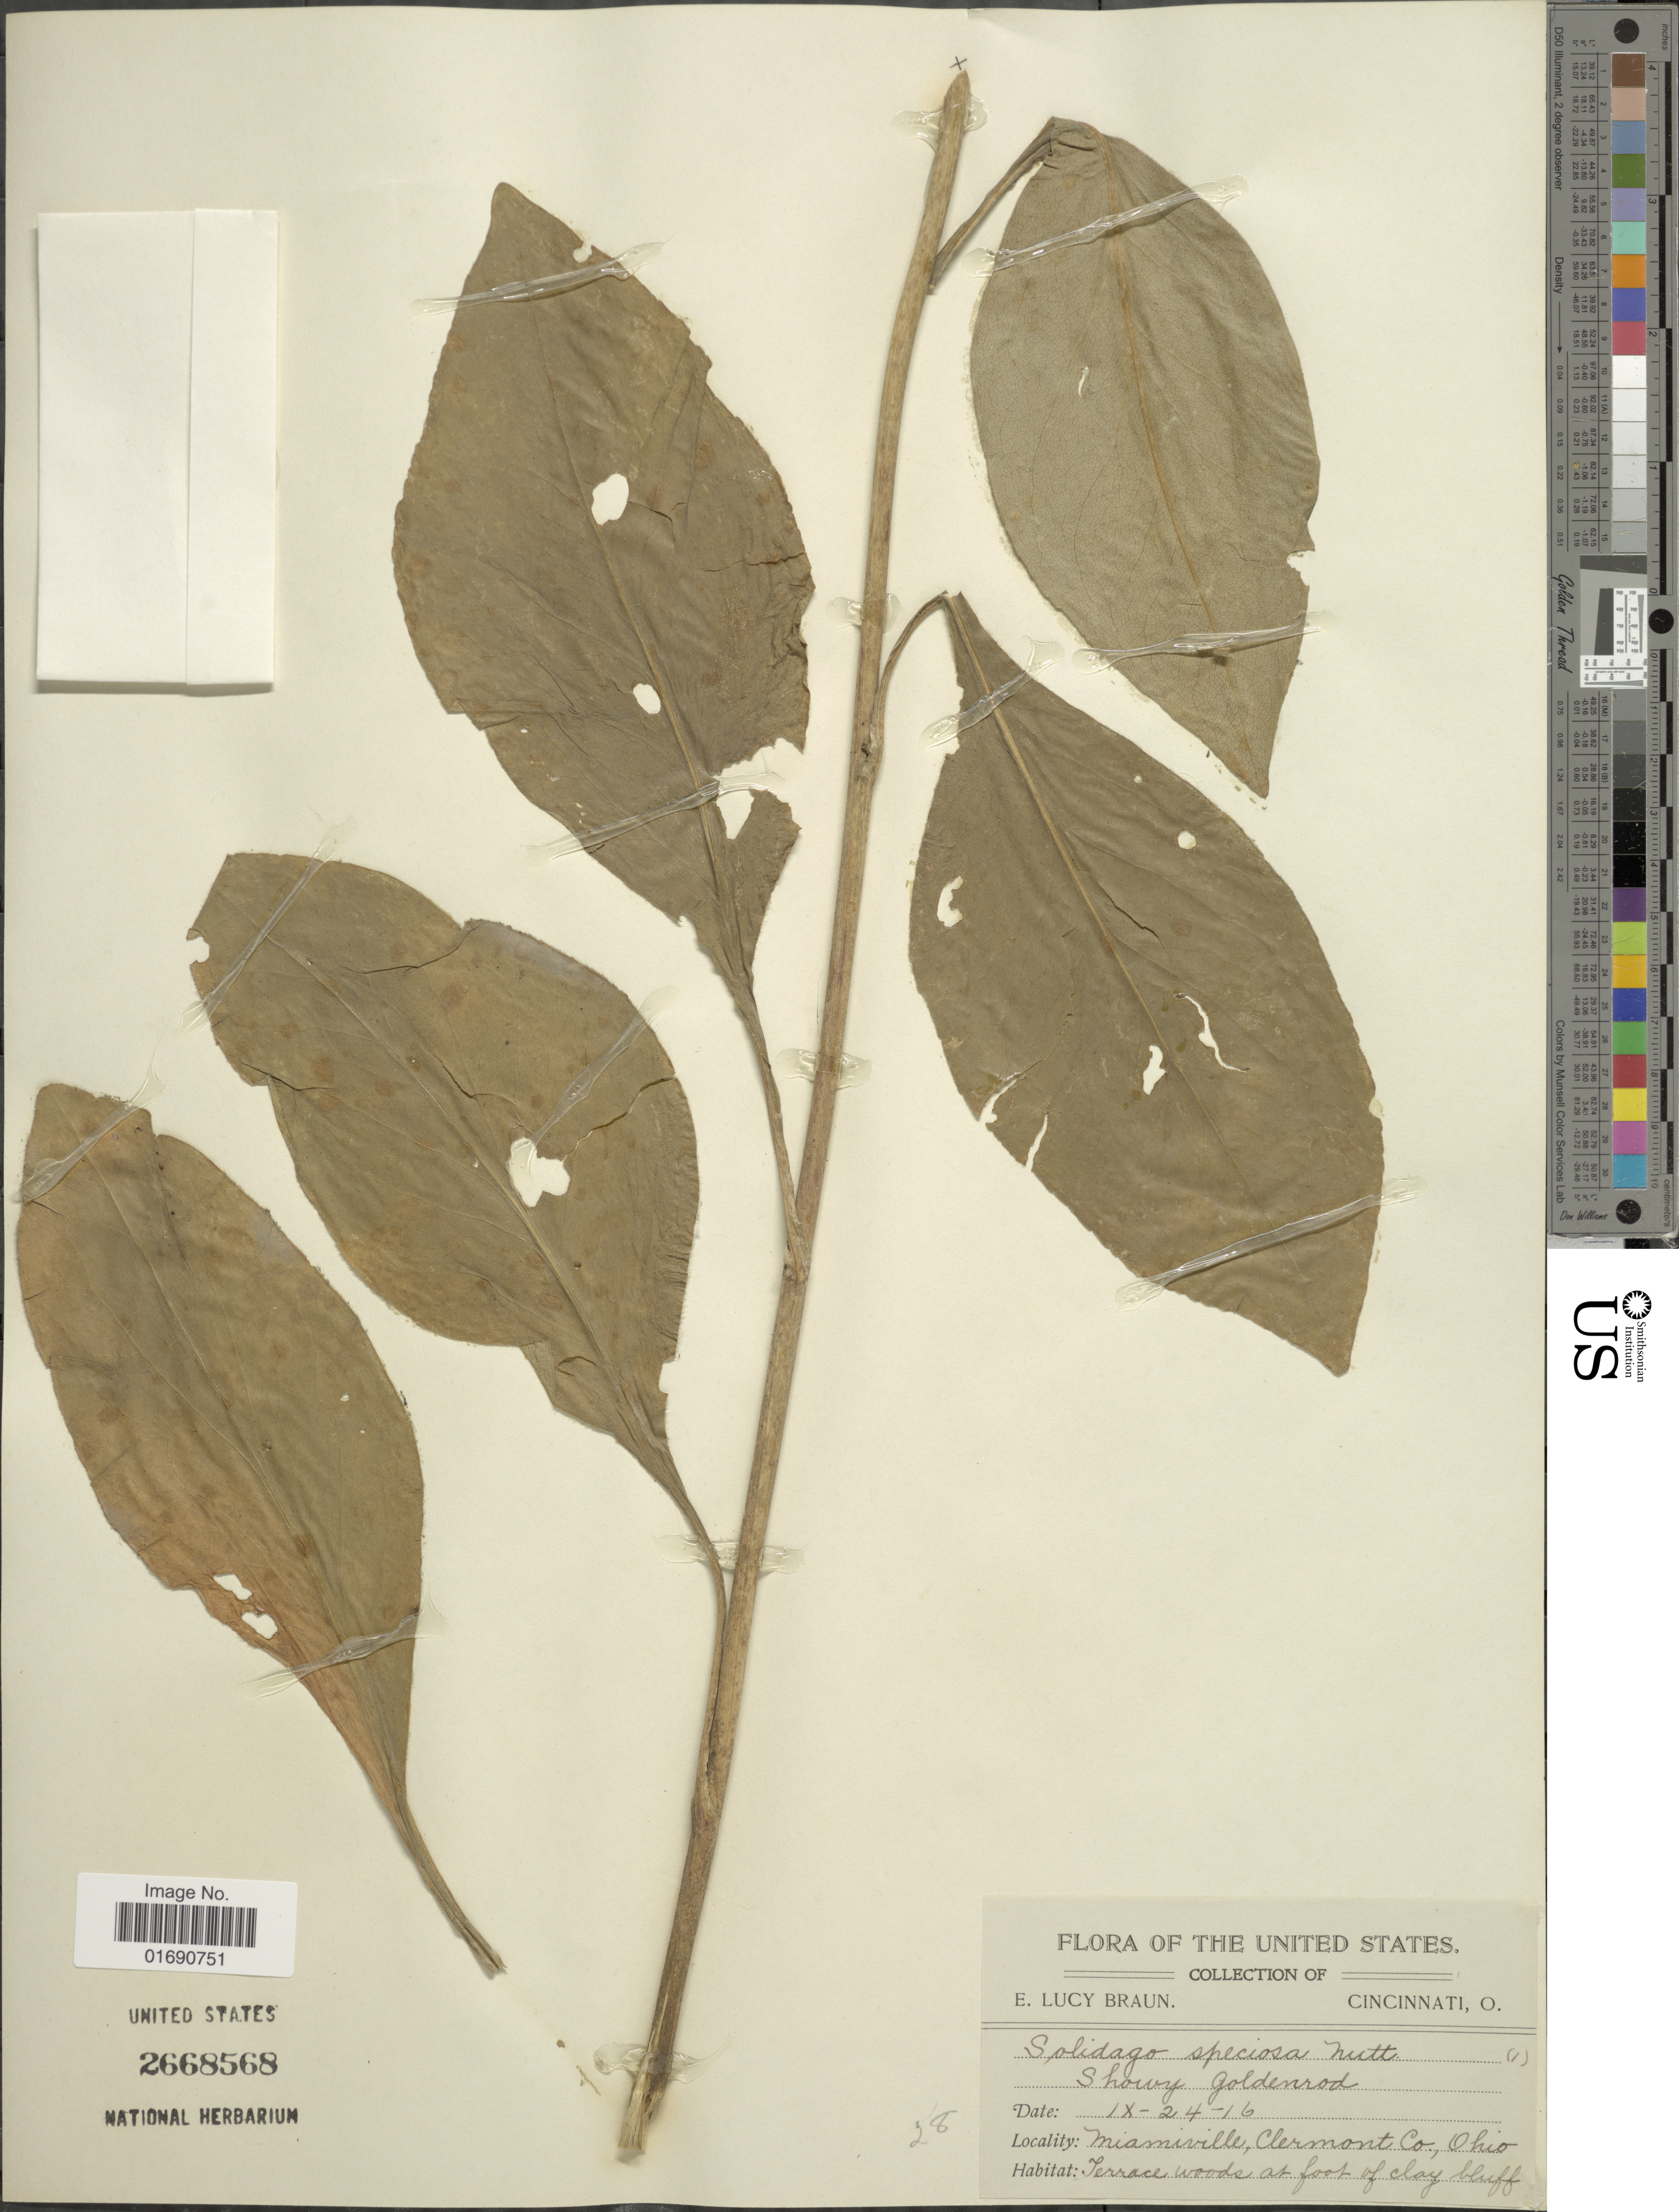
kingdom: Plantae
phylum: Tracheophyta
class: Magnoliopsida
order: Asterales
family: Asteraceae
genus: Solidago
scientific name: Solidago speciosa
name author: Nutt.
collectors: E. L. Braun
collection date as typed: Transcribed d/m/y: 24/9/16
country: United States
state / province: Ohio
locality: Miamiville, Clermont Co, Terrace woods at foot of clay bluff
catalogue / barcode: US 2668568